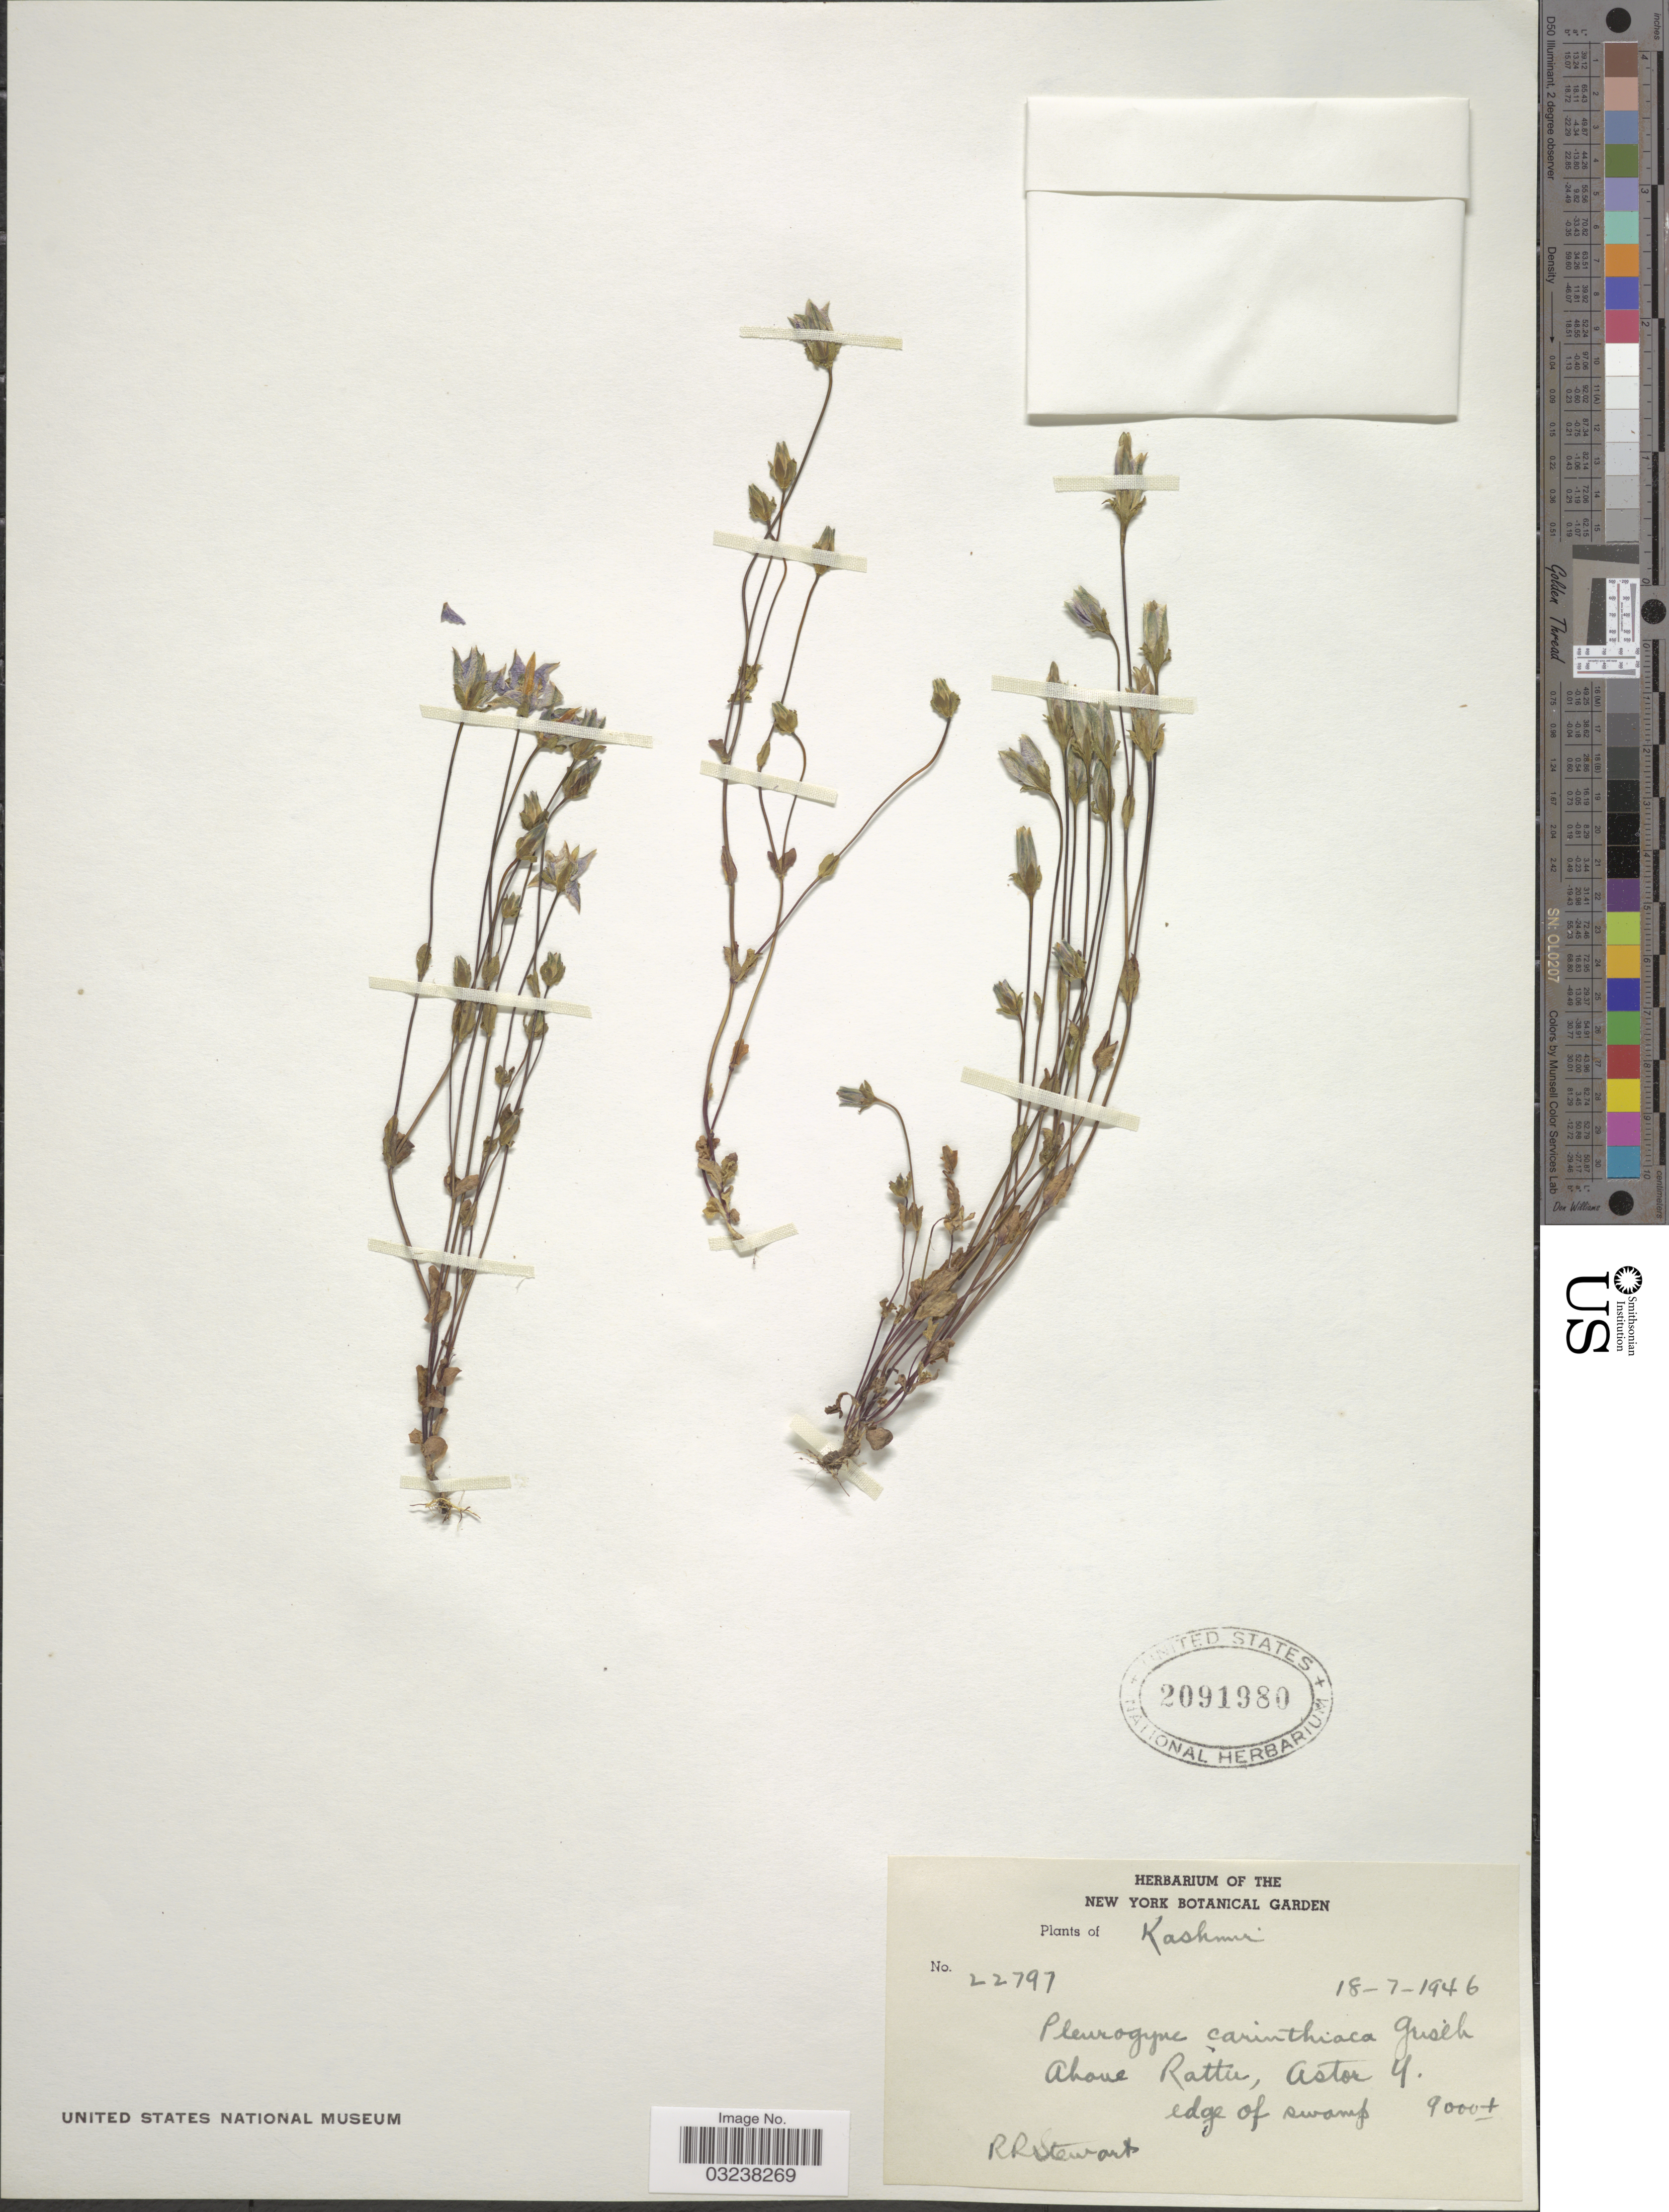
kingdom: Plantae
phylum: Tracheophyta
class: Magnoliopsida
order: Gentianales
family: Gentianaceae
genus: Lomatogonium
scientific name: Lomatogonium carinthiacum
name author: (Wulfen) A. Braun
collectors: R. Stewart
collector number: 22797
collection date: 1946-07-18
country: Pakistan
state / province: Gilgit-Baltistan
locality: Kashmir. Above Rattu, Astor U. edge of swamp.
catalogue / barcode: US 2091980